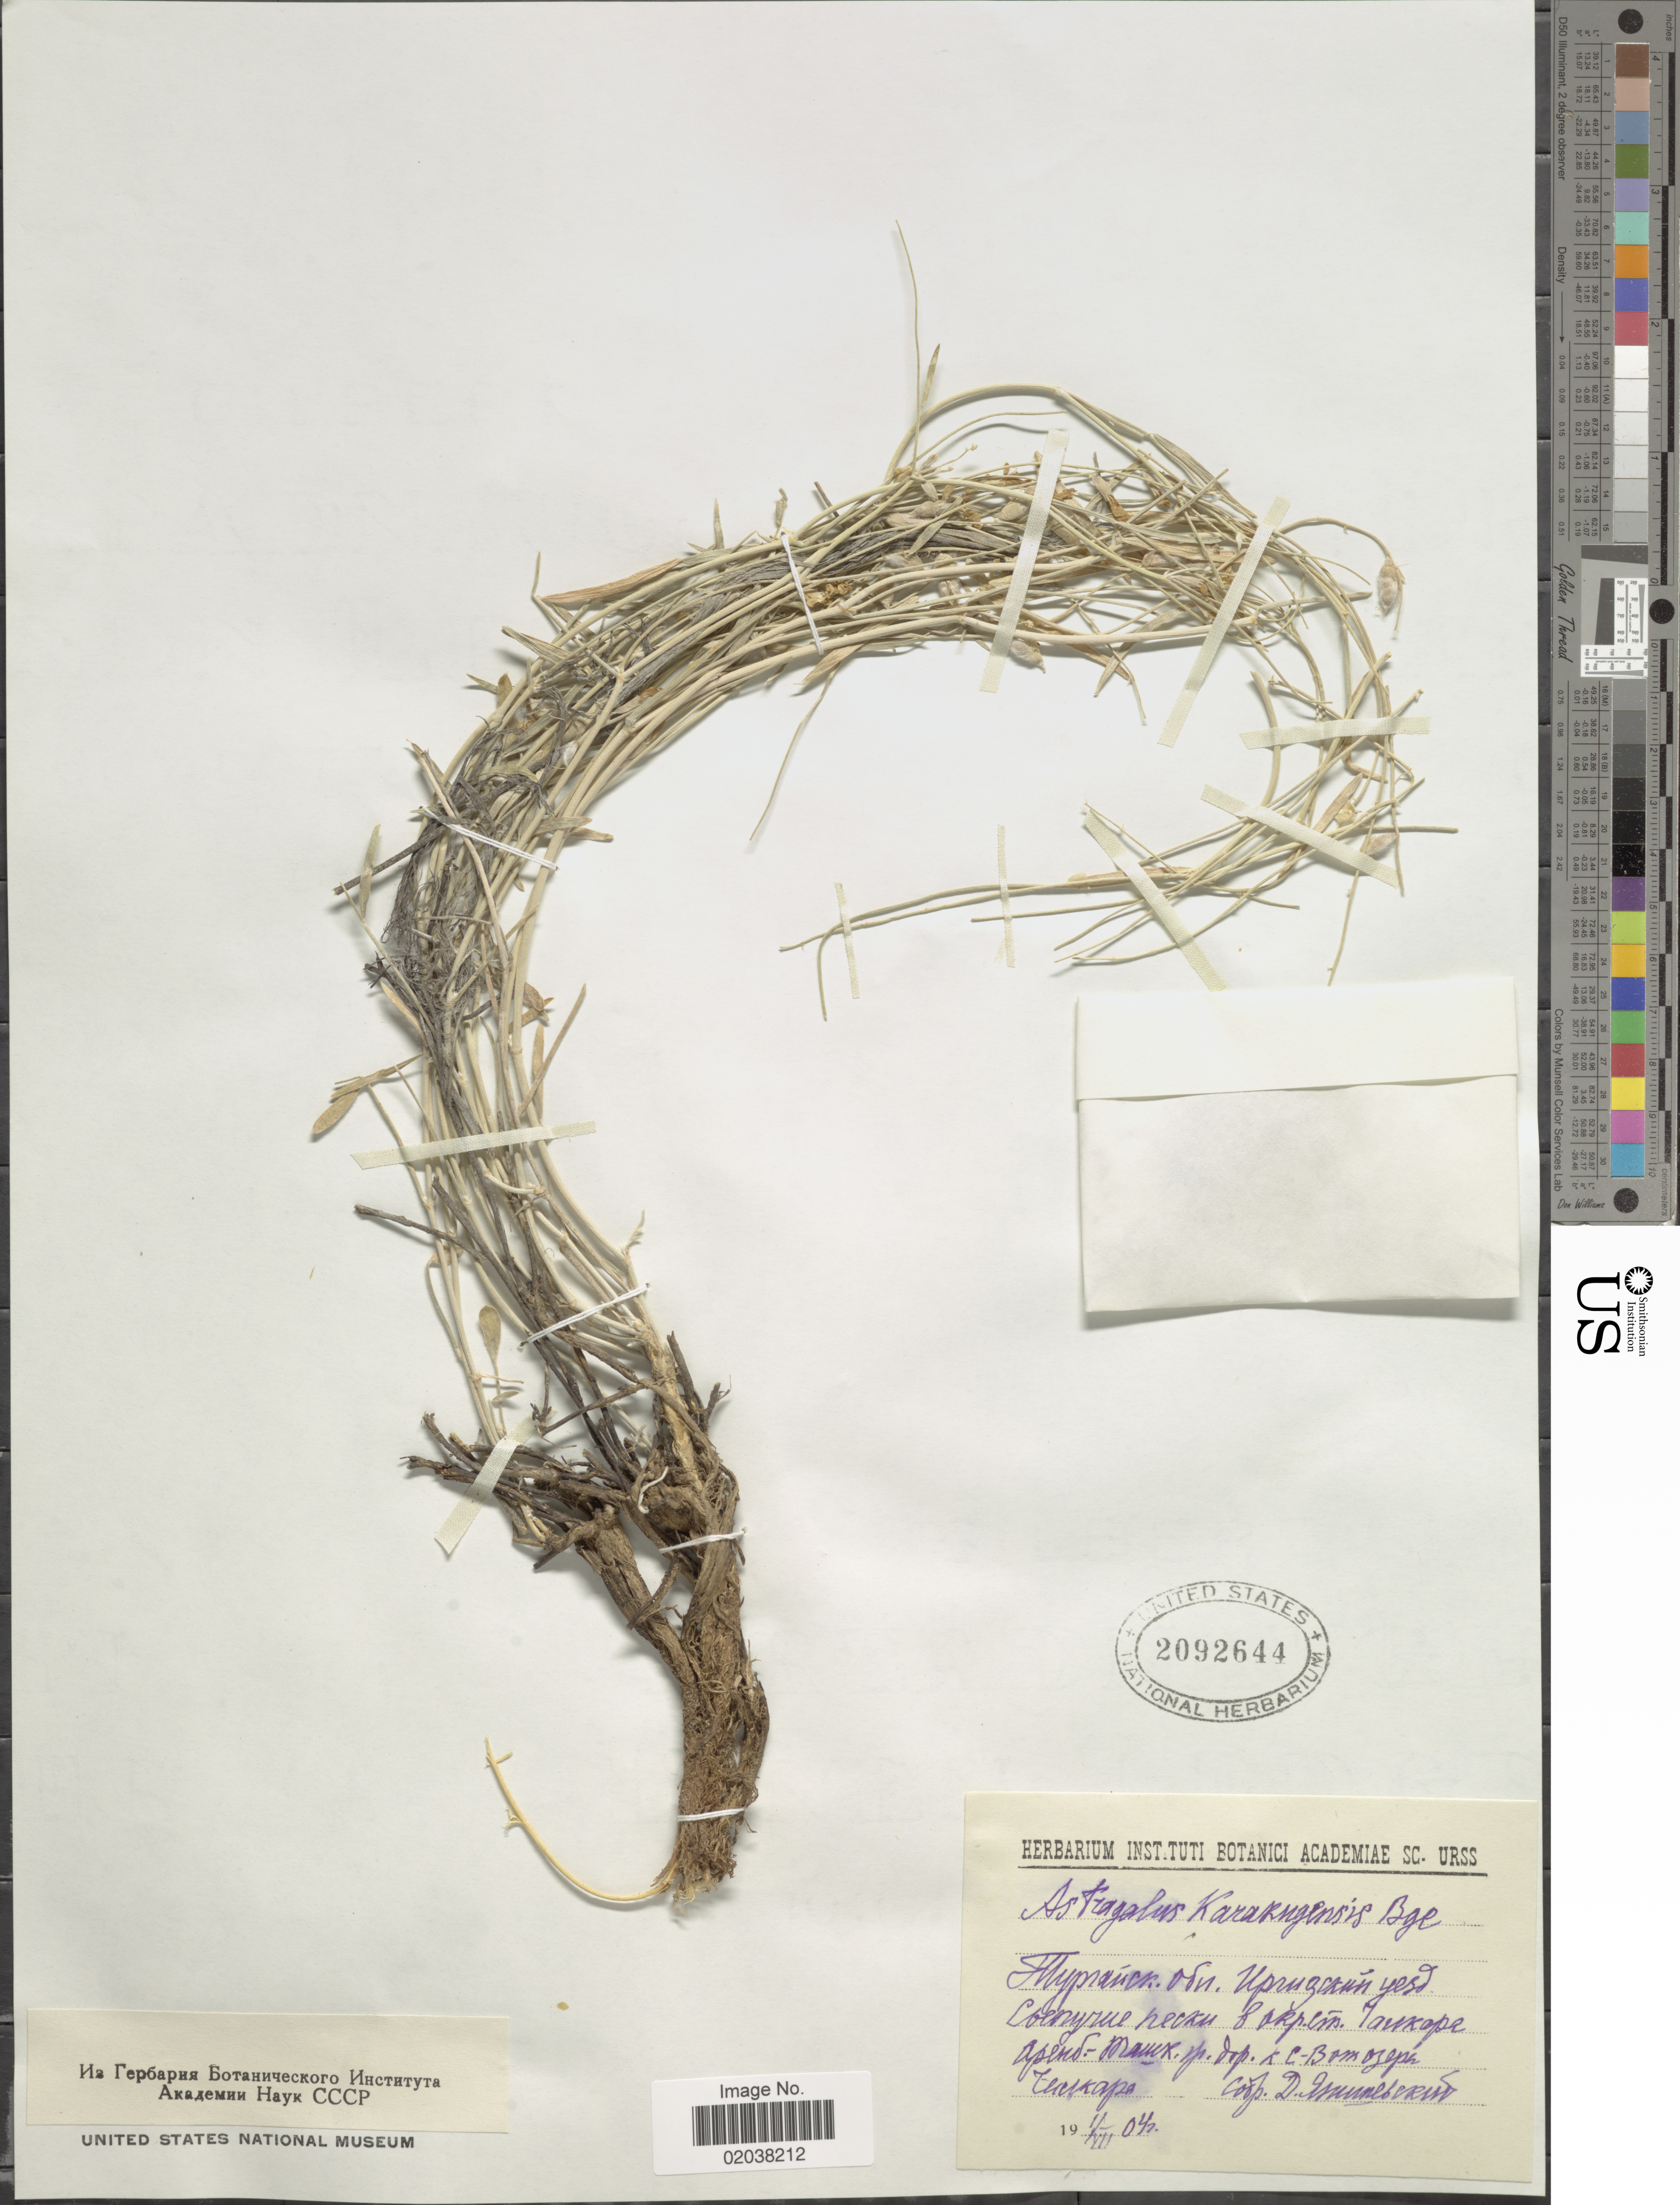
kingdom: Plantae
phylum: Tracheophyta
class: Magnoliopsida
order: Fabales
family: Fabaceae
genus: Astragalus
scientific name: Astragalus karakugensis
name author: Bunge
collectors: D. Yatinevskiy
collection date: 1917-08-04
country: Kazakhstan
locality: Yrgyz District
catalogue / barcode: US 2092644